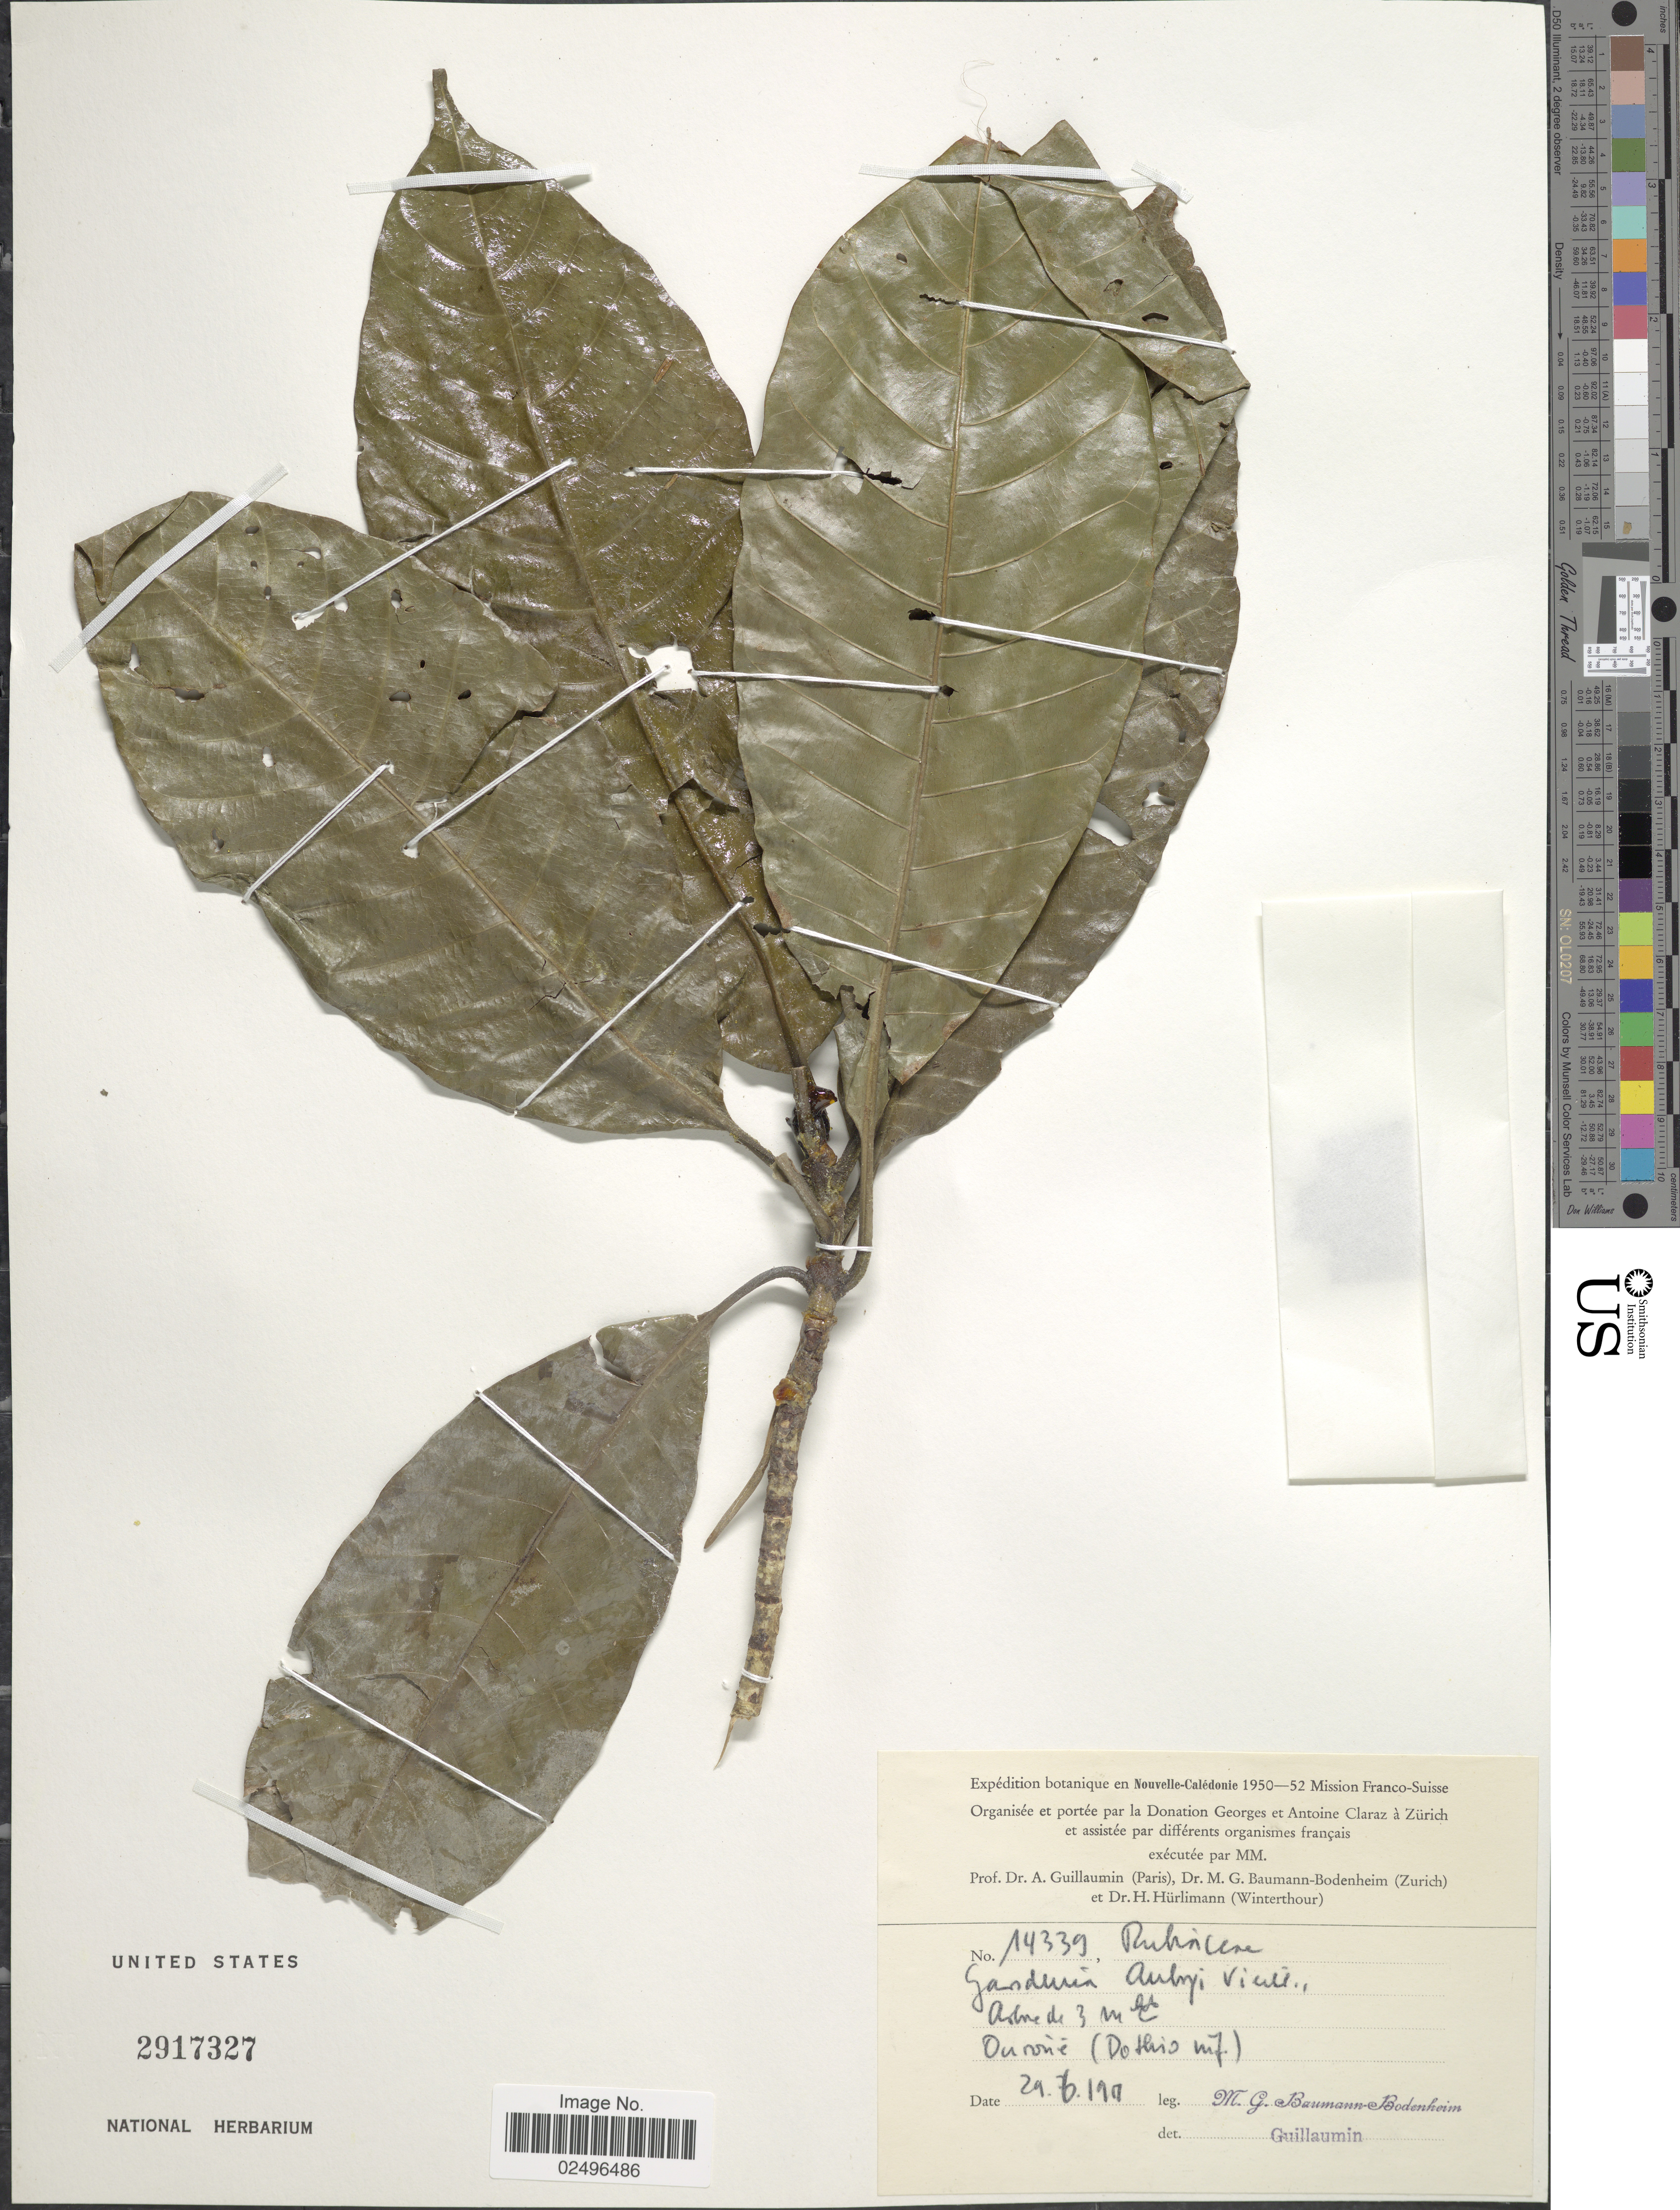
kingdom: Plantae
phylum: Tracheophyta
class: Magnoliopsida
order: Gentianales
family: Rubiaceae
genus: Gardenia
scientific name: Gardenia aubryi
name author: Vieill.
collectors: M. G. Baumann-Bodenheim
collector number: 14339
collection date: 1951-06-29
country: New Caledonia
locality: Ourone (Dolthis M7)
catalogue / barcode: US 2917327